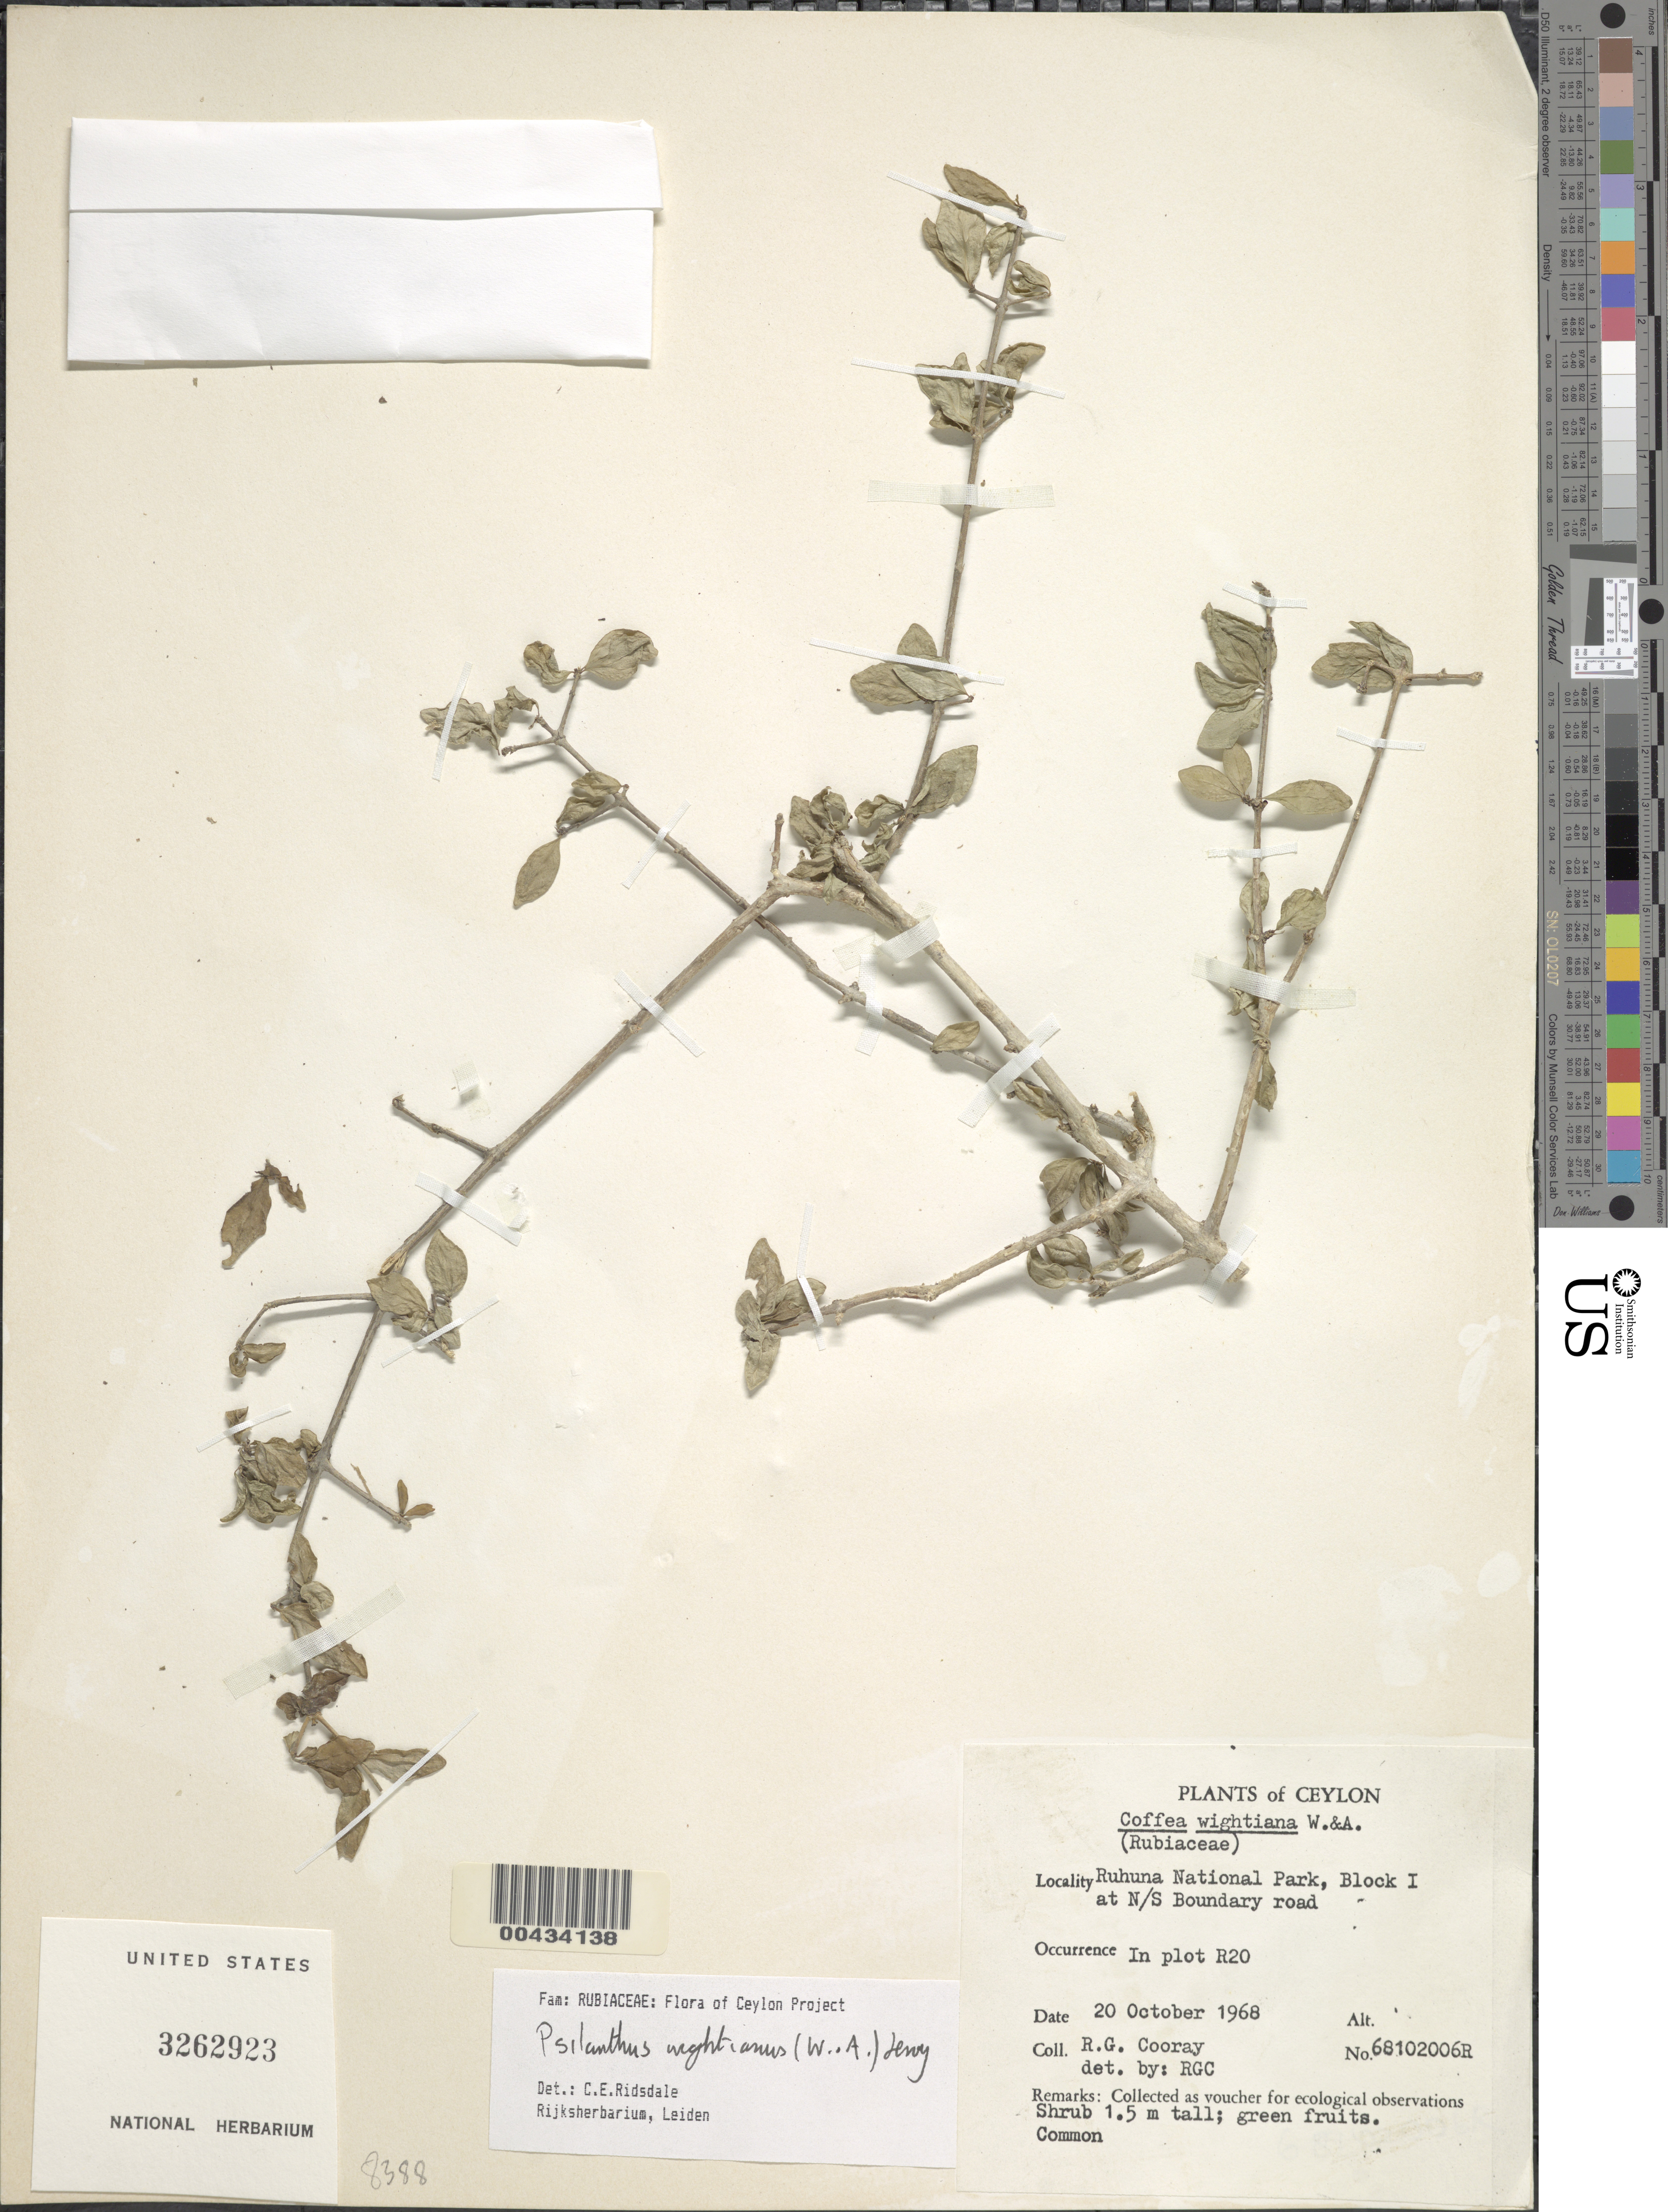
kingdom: Plantae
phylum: Tracheophyta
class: Magnoliopsida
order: Gentianales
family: Rubiaceae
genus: Psilanthus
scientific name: Psilanthus wightianus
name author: (Wight & Arn.) J.-F. Leroy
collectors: R. Cooray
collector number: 68101006R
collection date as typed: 20 Oct 1968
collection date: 1968-10-20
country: Sri Lanka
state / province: Southern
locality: Ruhuna Natl Park, Block I, at N/S Boundary Rd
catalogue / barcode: US 3262923